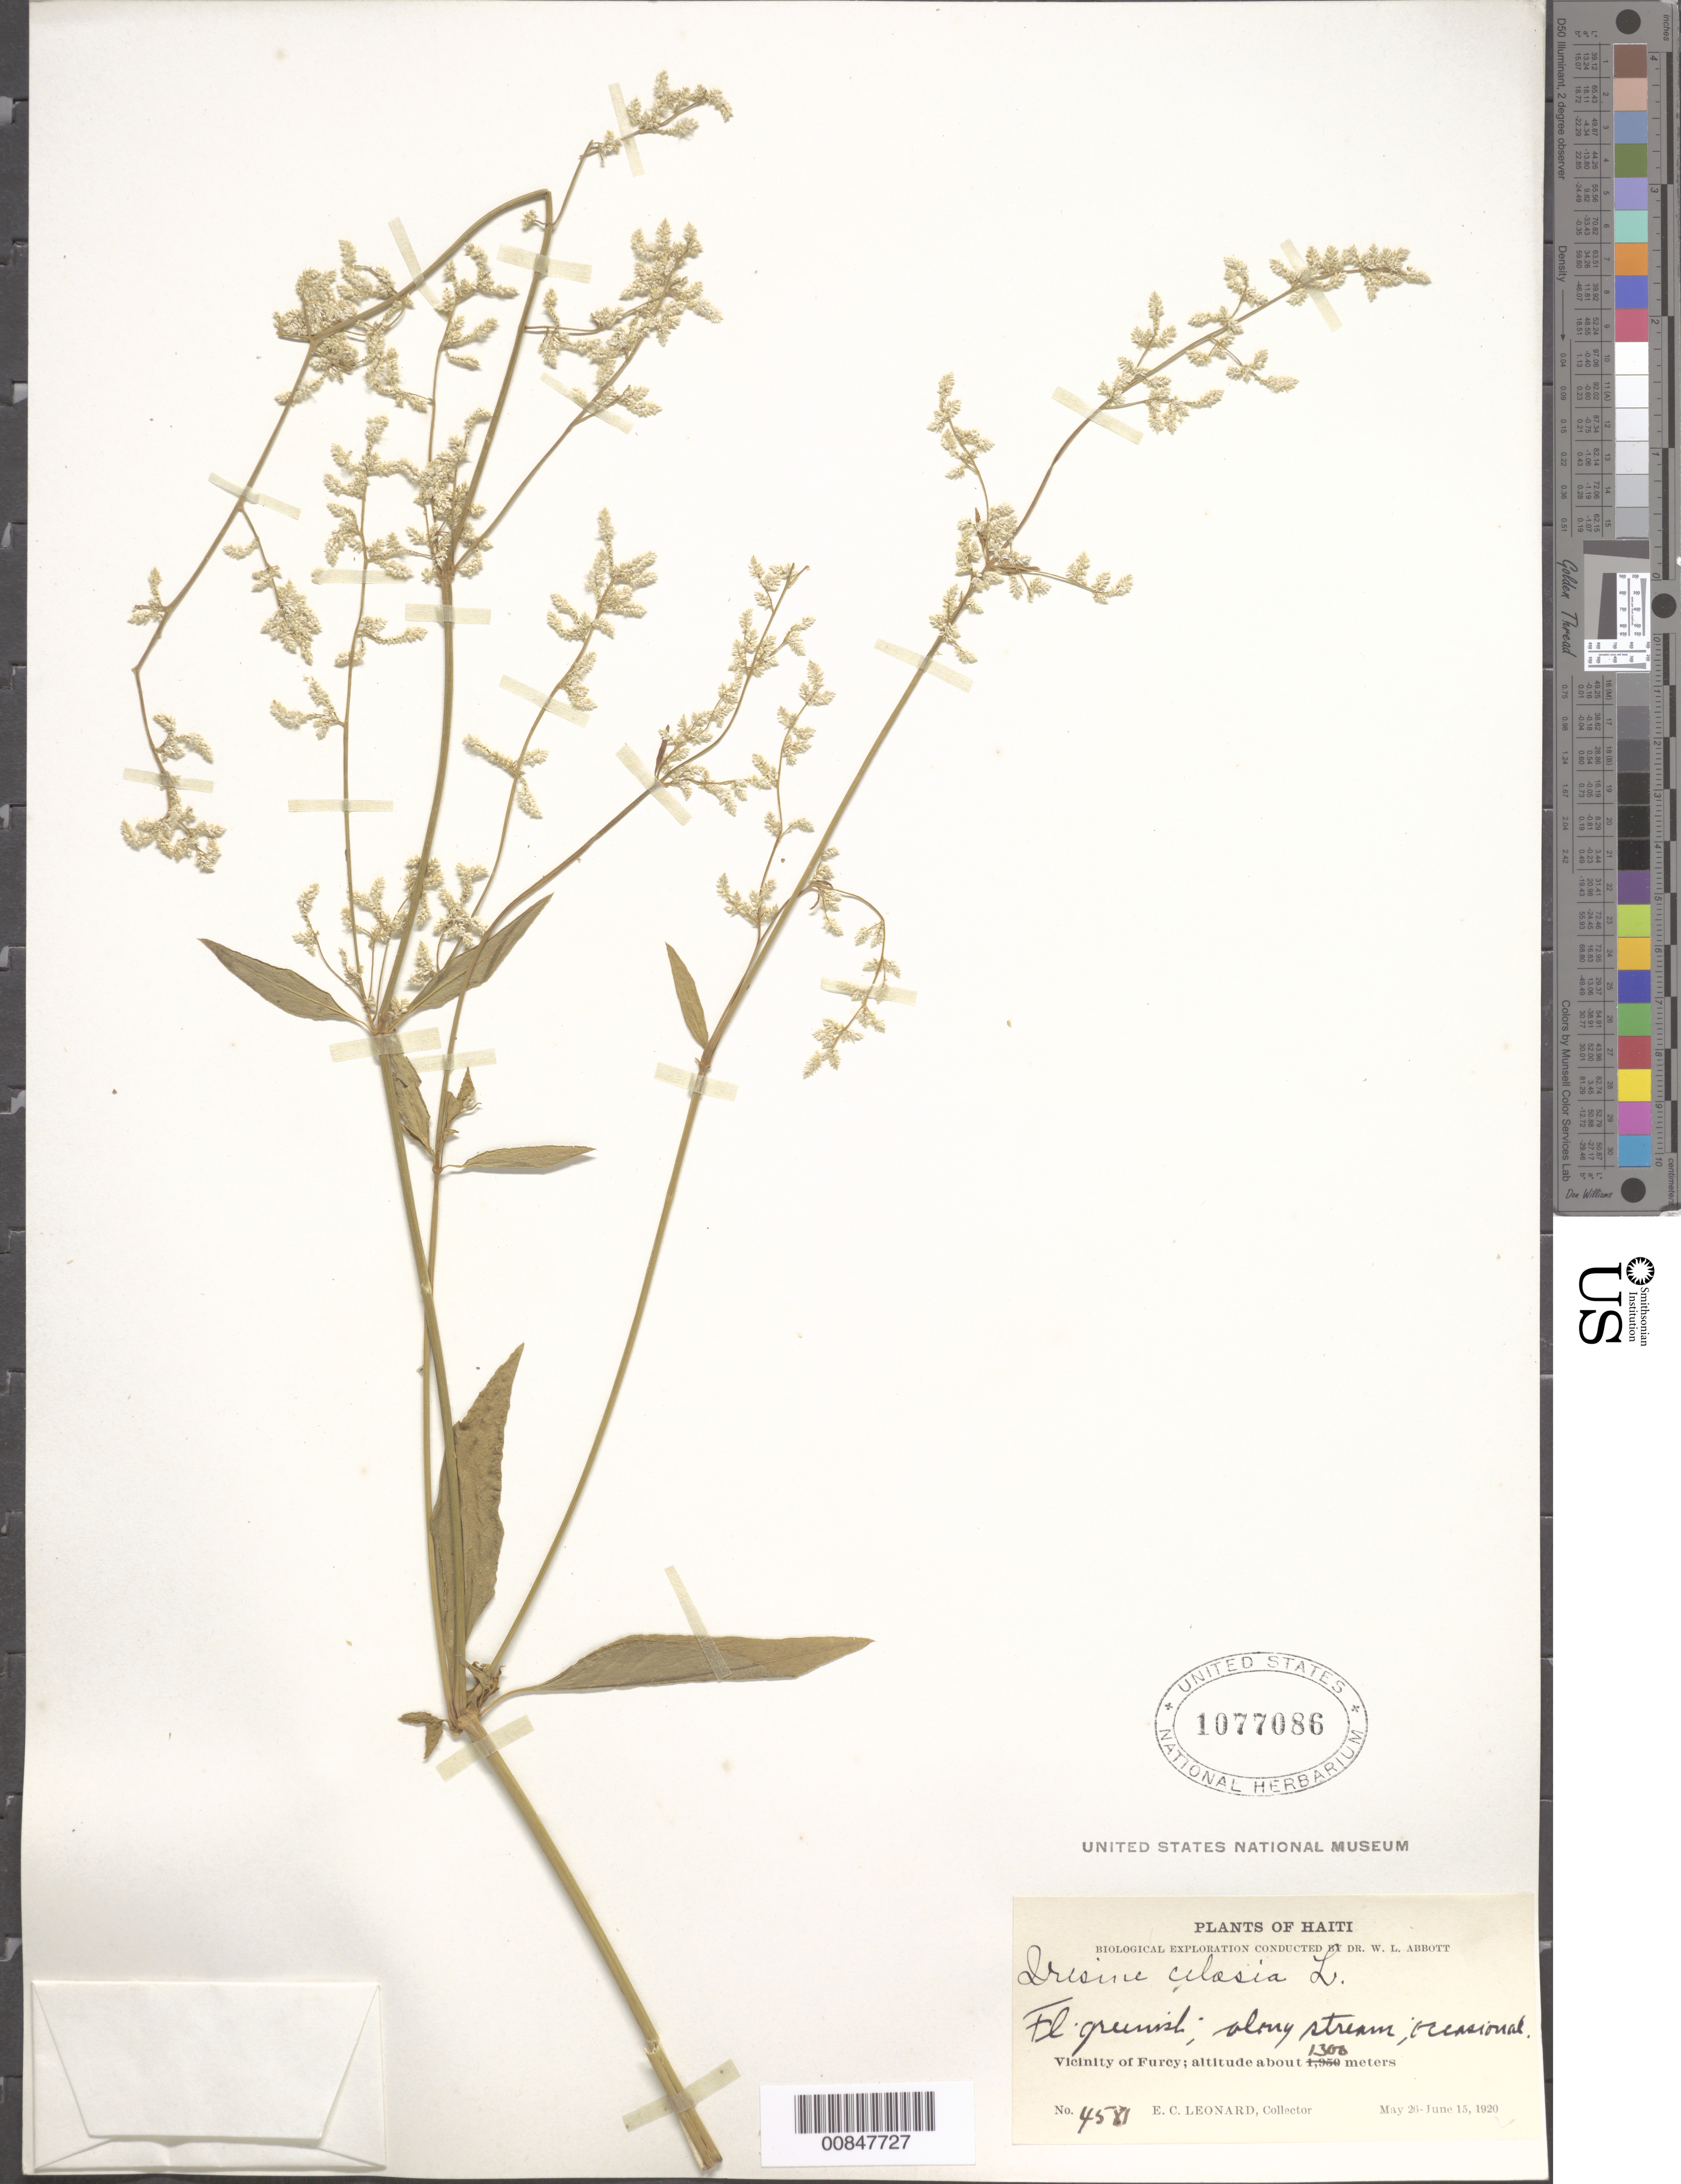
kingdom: Plantae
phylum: Tracheophyta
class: Magnoliopsida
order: Caryophyllales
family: Amaranthaceae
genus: Iresine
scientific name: Iresine diffusa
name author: Humb. & Bonpl. ex Willd.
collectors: E. C. Leonard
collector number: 4581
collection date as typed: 26 May 1920 to 15 Jun 1920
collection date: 1920-05-26/1920-06-15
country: Haiti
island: Hispaniola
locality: Vicinity of Furcy.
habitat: Along stream.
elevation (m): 1300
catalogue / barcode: US 1077086